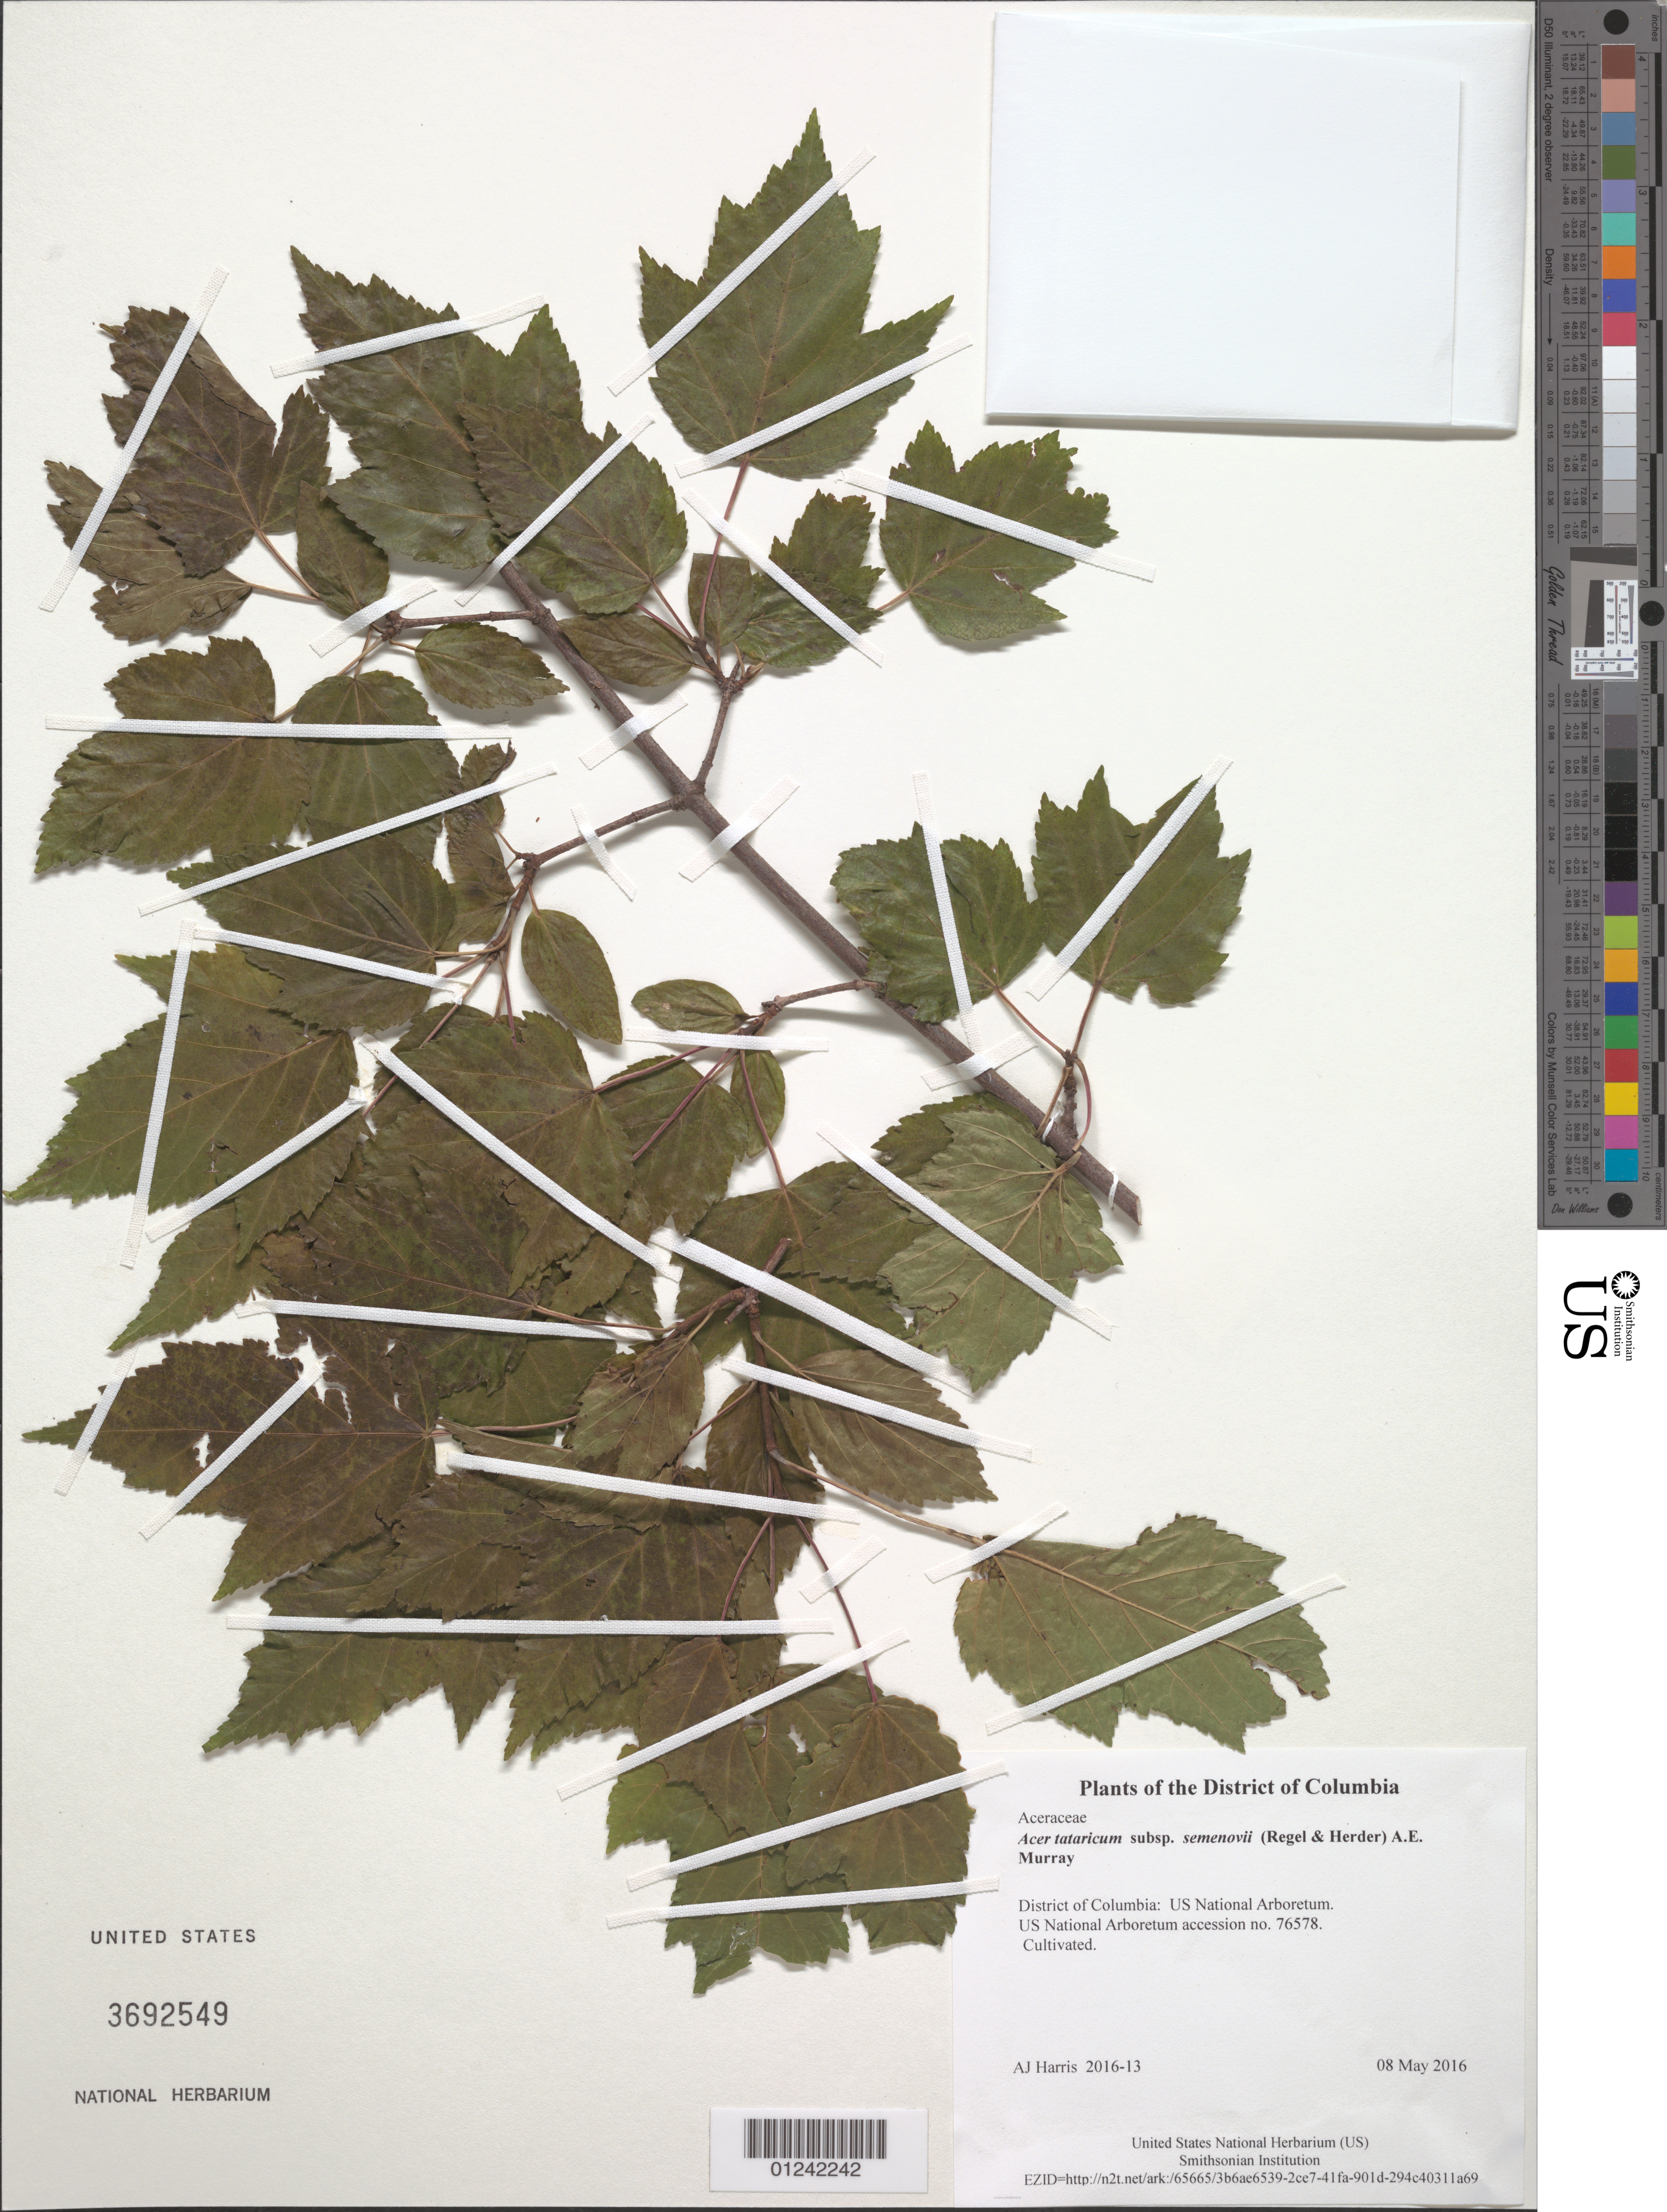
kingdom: Plantae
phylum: Tracheophyta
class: Magnoliopsida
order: Sapindales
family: Sapindaceae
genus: Acer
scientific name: Acer tataricum subsp. semenovii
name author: (Regel & Herder) A.E. Murray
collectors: A. J. Harris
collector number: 2016-13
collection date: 2016-05-08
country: United States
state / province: District of Columbia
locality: US National Arboretum.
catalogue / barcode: US 3692549